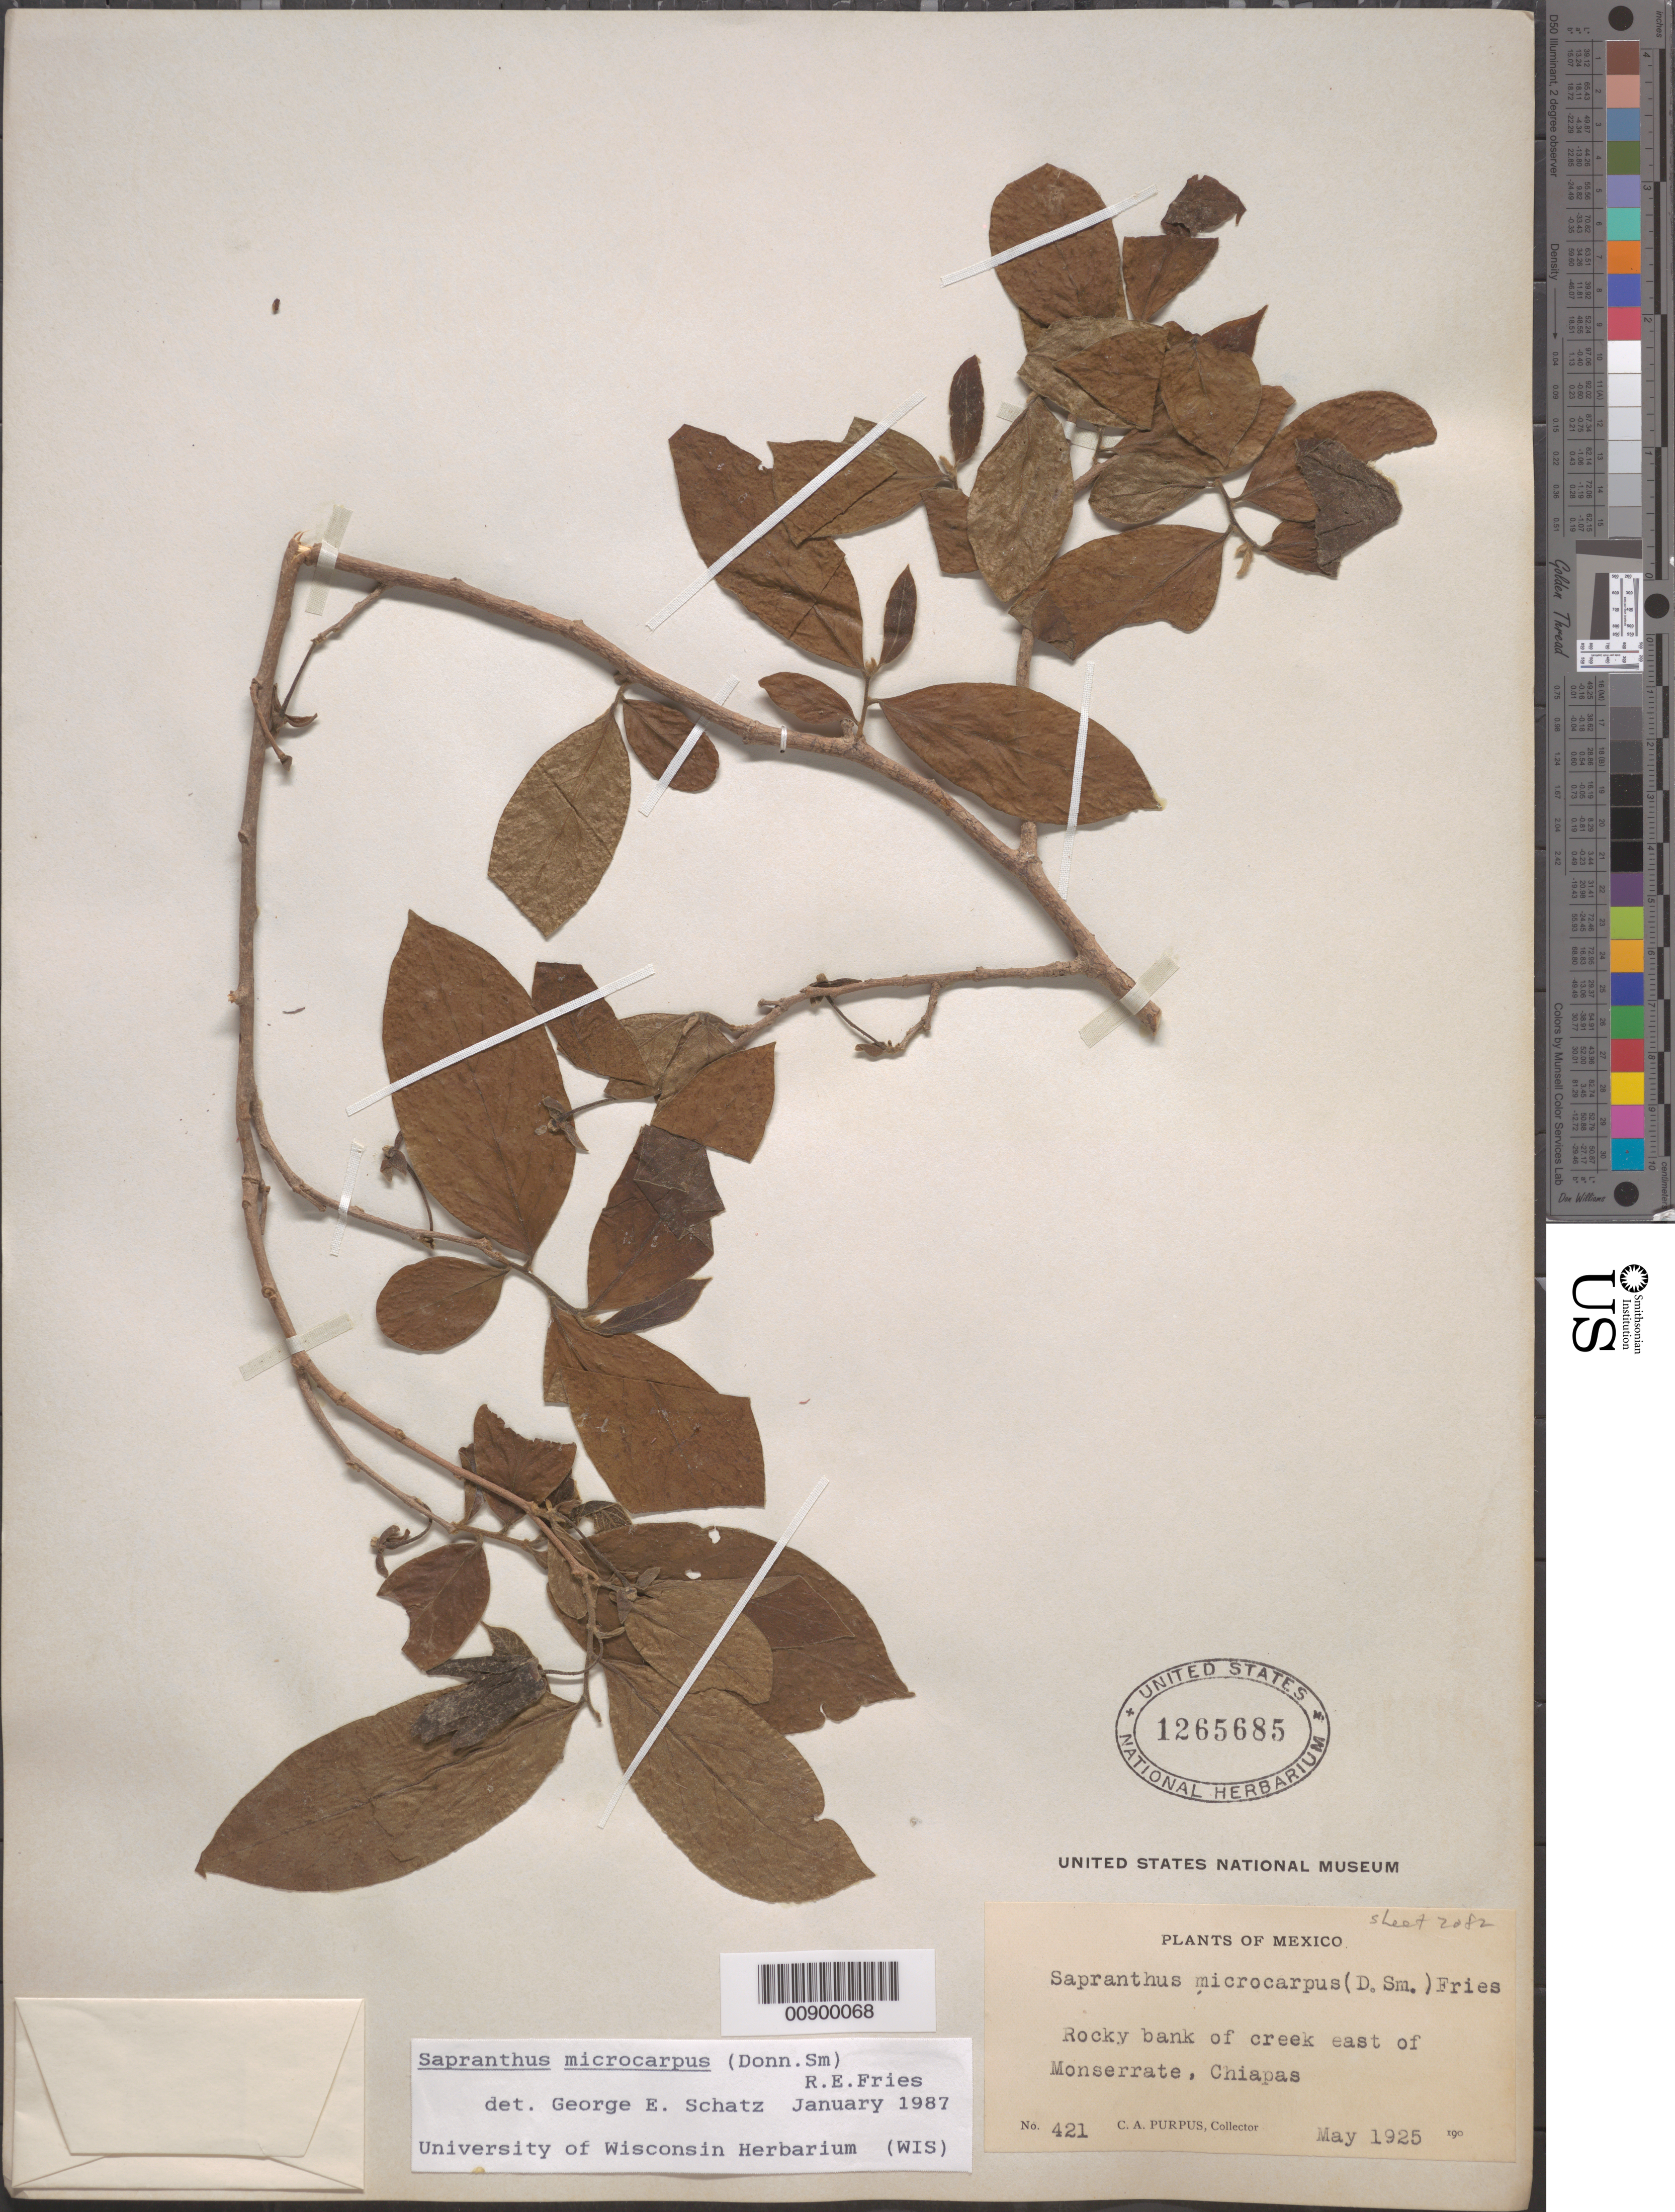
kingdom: Plantae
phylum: Tracheophyta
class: Magnoliopsida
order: Magnoliales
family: Annonaceae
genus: Sapranthus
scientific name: Sapranthus microcarpus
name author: (Donn. Sm.) R.E. Fr.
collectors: C. A. Purpus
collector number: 421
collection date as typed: May 1925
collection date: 1925-05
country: Mexico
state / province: Chiapas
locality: Creek E of Monserrate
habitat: Rocky bank of creek.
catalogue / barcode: US 1265685